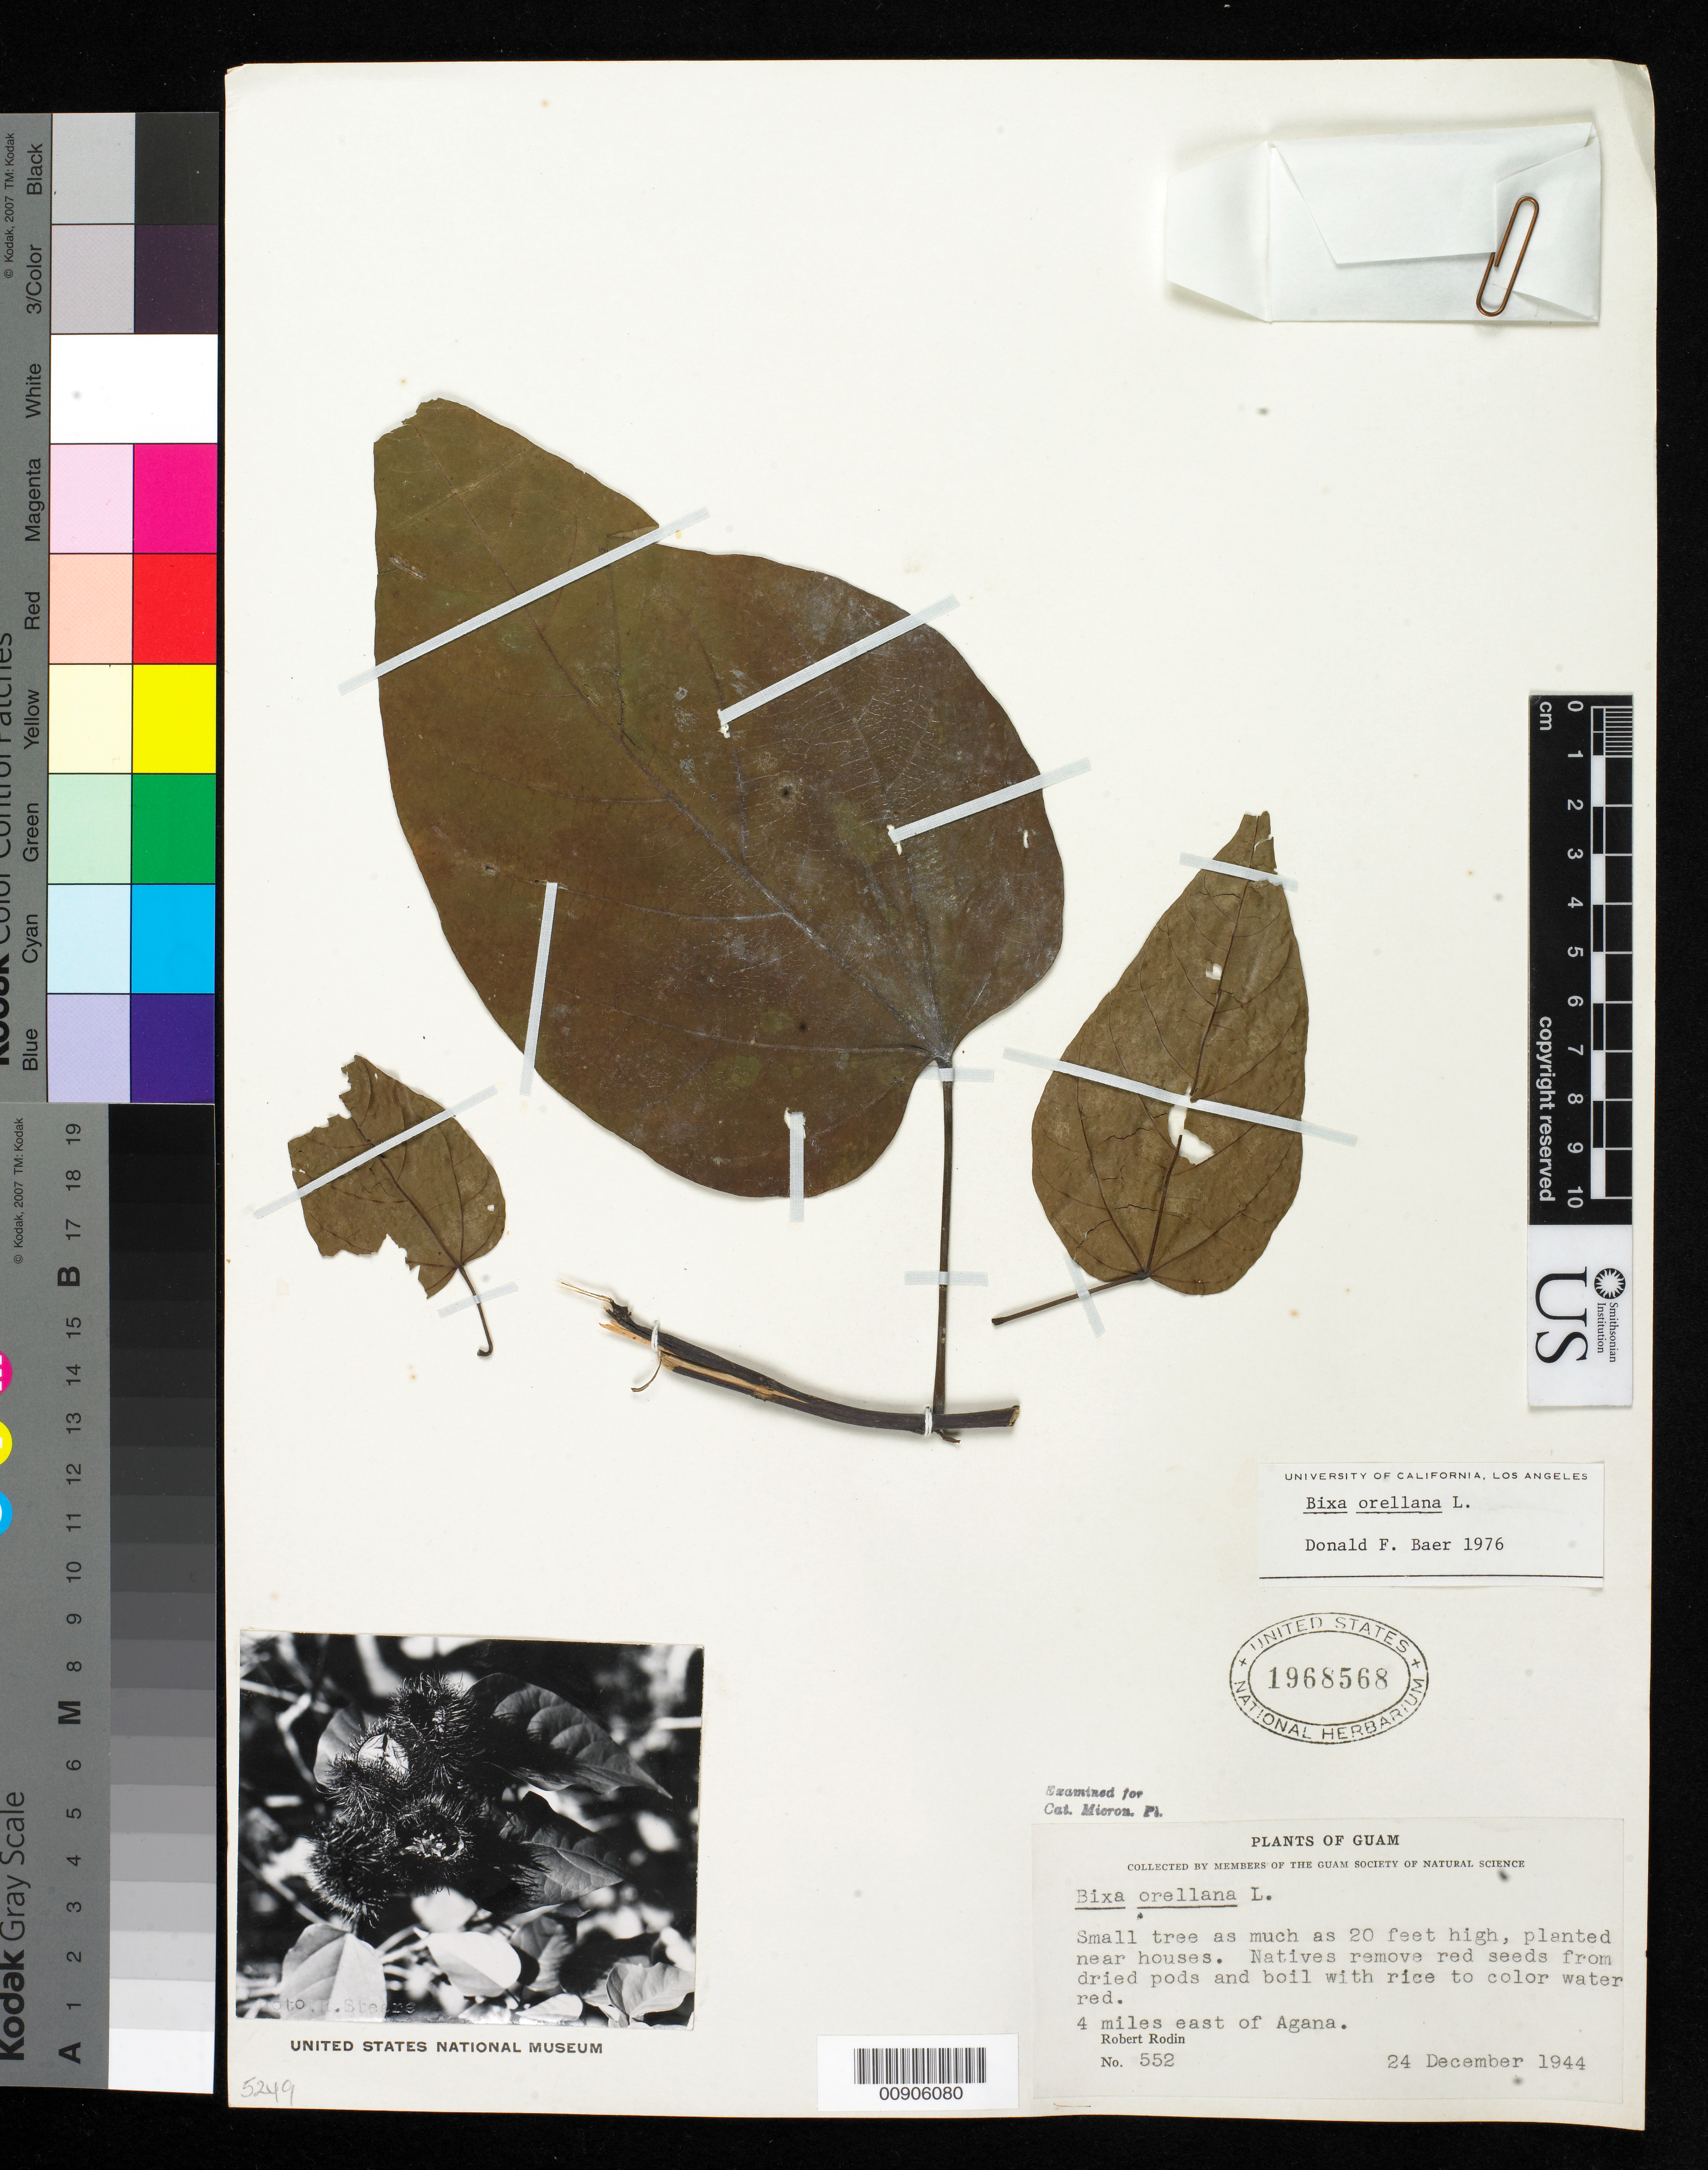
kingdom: Plantae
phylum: Tracheophyta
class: Magnoliopsida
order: Malvales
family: Bixaceae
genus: Bixa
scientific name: Bixa orellana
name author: L.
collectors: R. J. Rodin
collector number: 552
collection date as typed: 24 Dec 1944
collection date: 1944-12-24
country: Guam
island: Guam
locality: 4 miles east of Agana.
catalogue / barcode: US 1968568